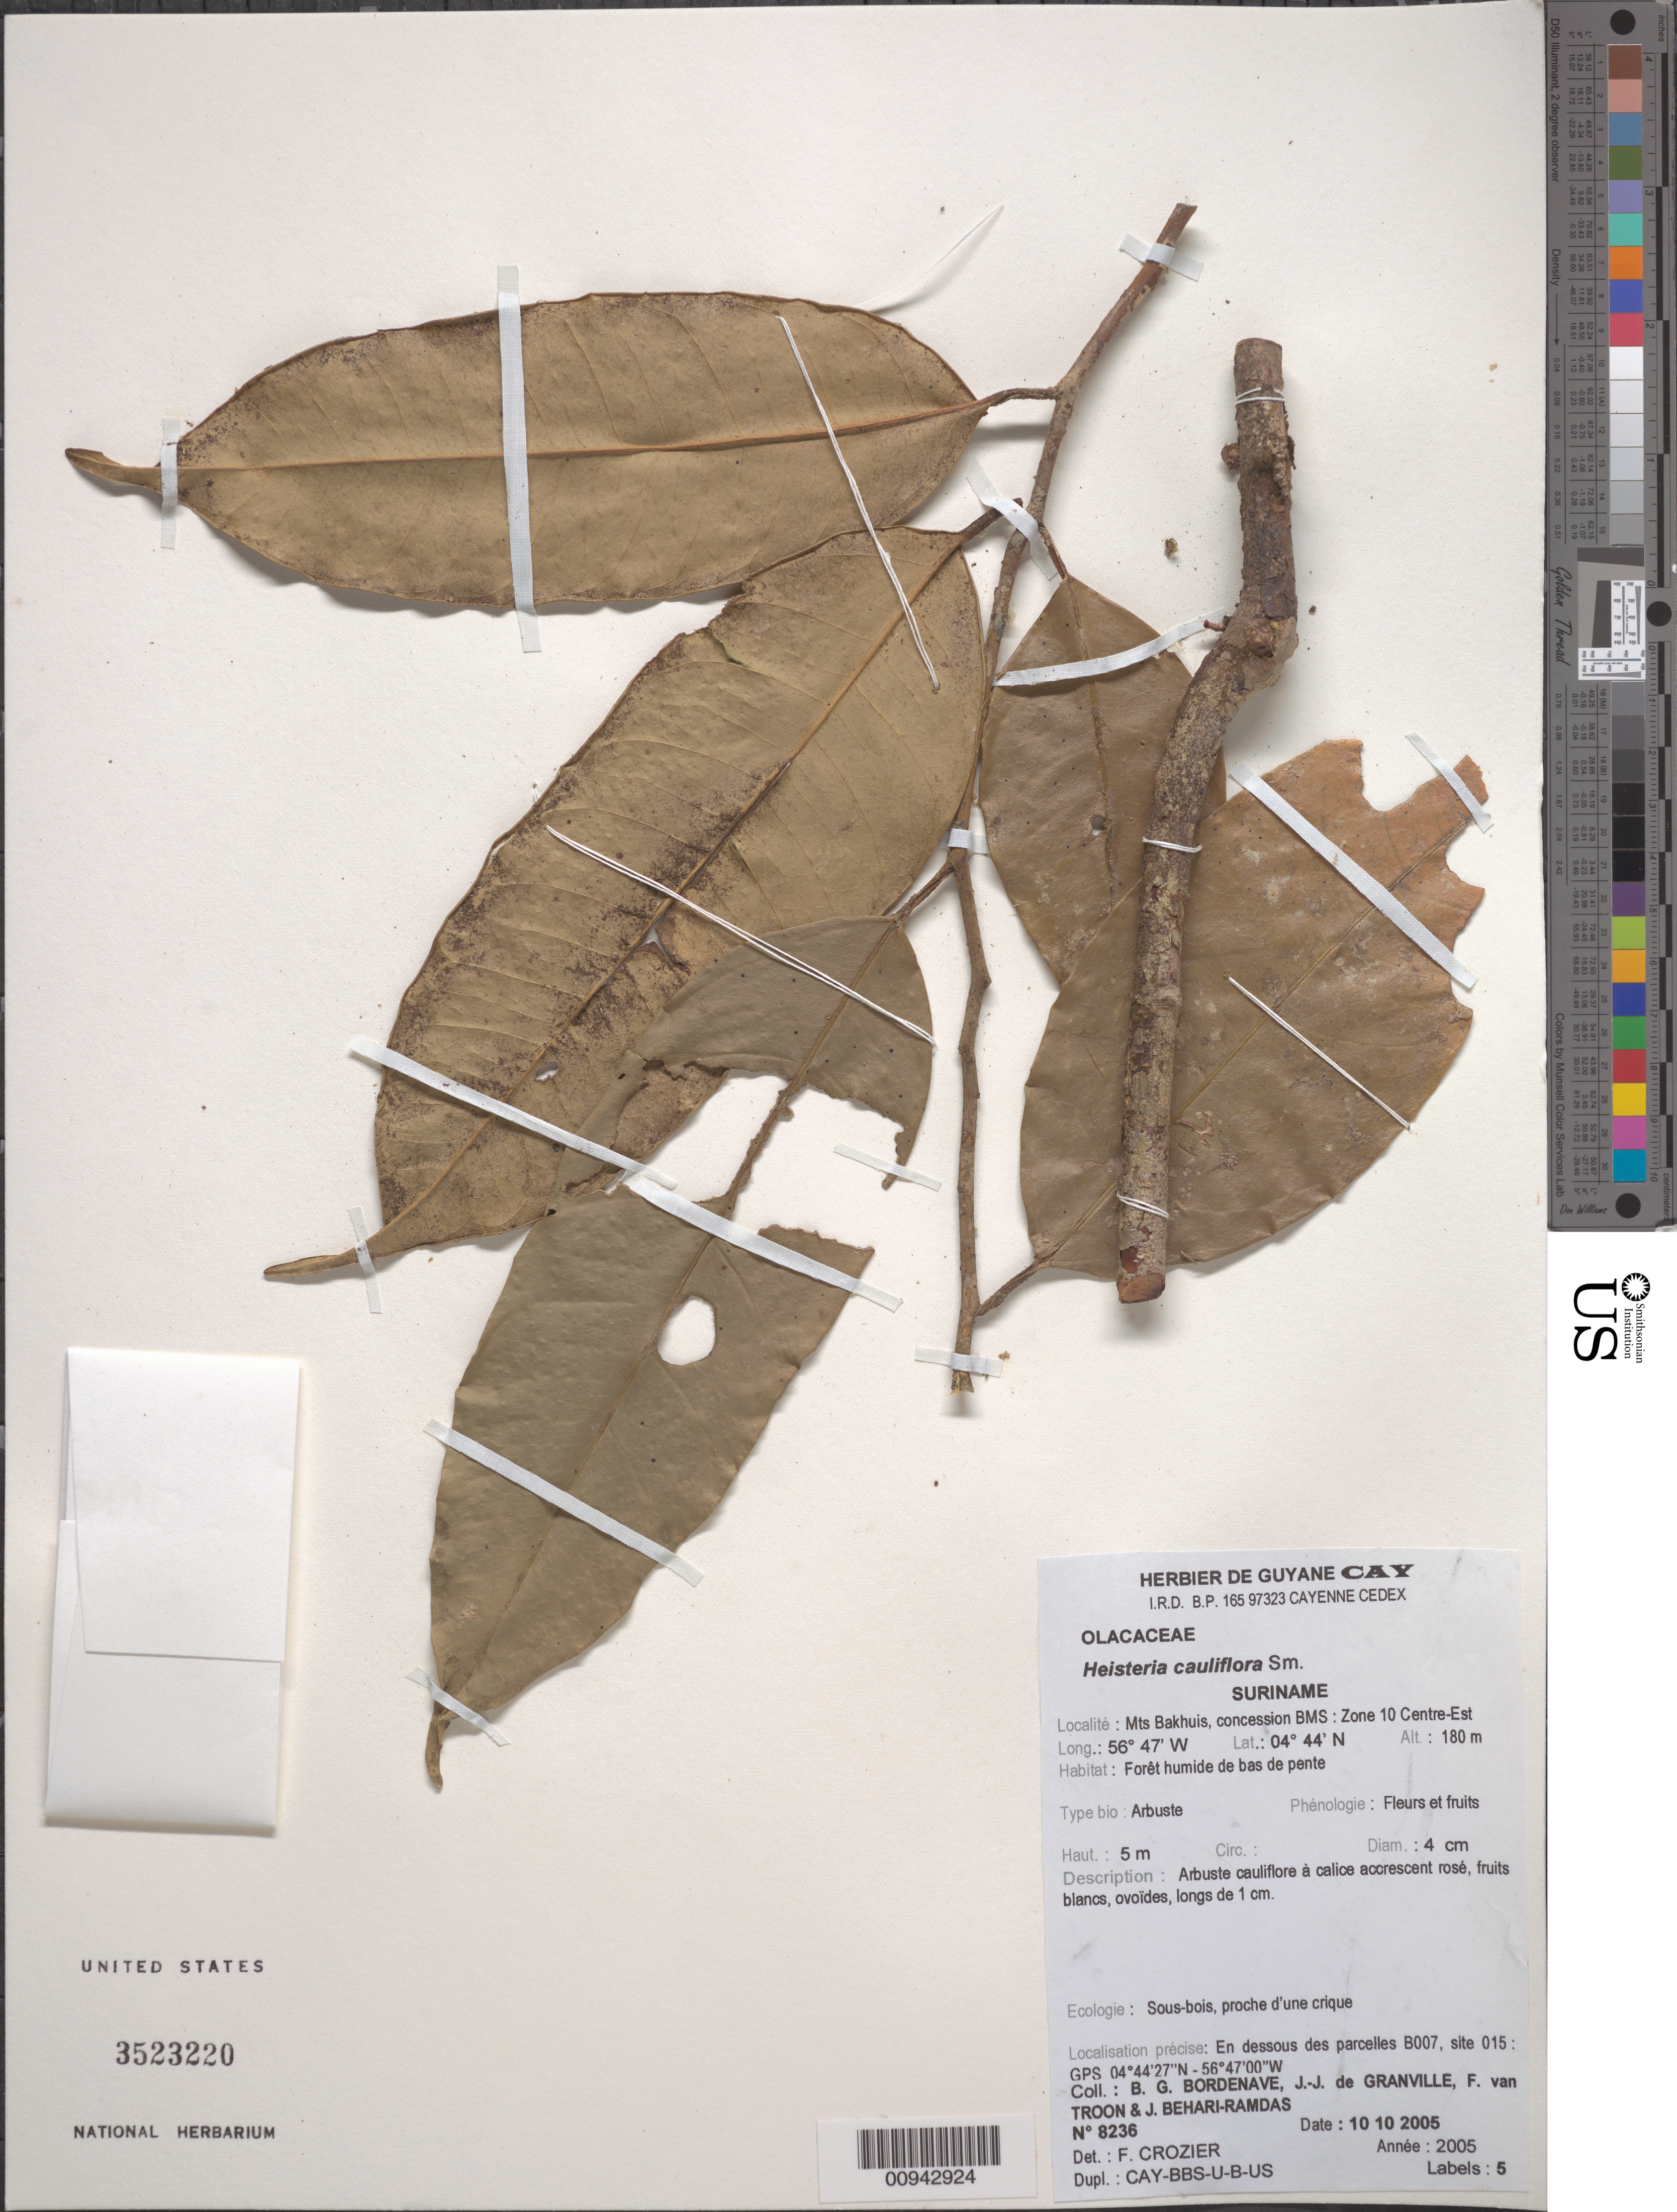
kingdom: Plantae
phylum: Tracheophyta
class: Magnoliopsida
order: Santalales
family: Erythropalaceae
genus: Heisteria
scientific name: Heisteria cauliflora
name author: Sm.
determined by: Crozier, F.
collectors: B. Bordenave, J.-J. de Granville, F. Van Troon & J. Behari-Ramdas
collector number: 8236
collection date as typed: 10-Oct-05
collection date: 2005-10-10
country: Suriname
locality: Mts Bakhuis, concession BMS: Zone 10 Centre-Est. Parcelles B007, site 015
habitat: Foret humide de bas de pente. Sous-bois, proche d'une crique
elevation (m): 180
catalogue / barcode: US 3523220